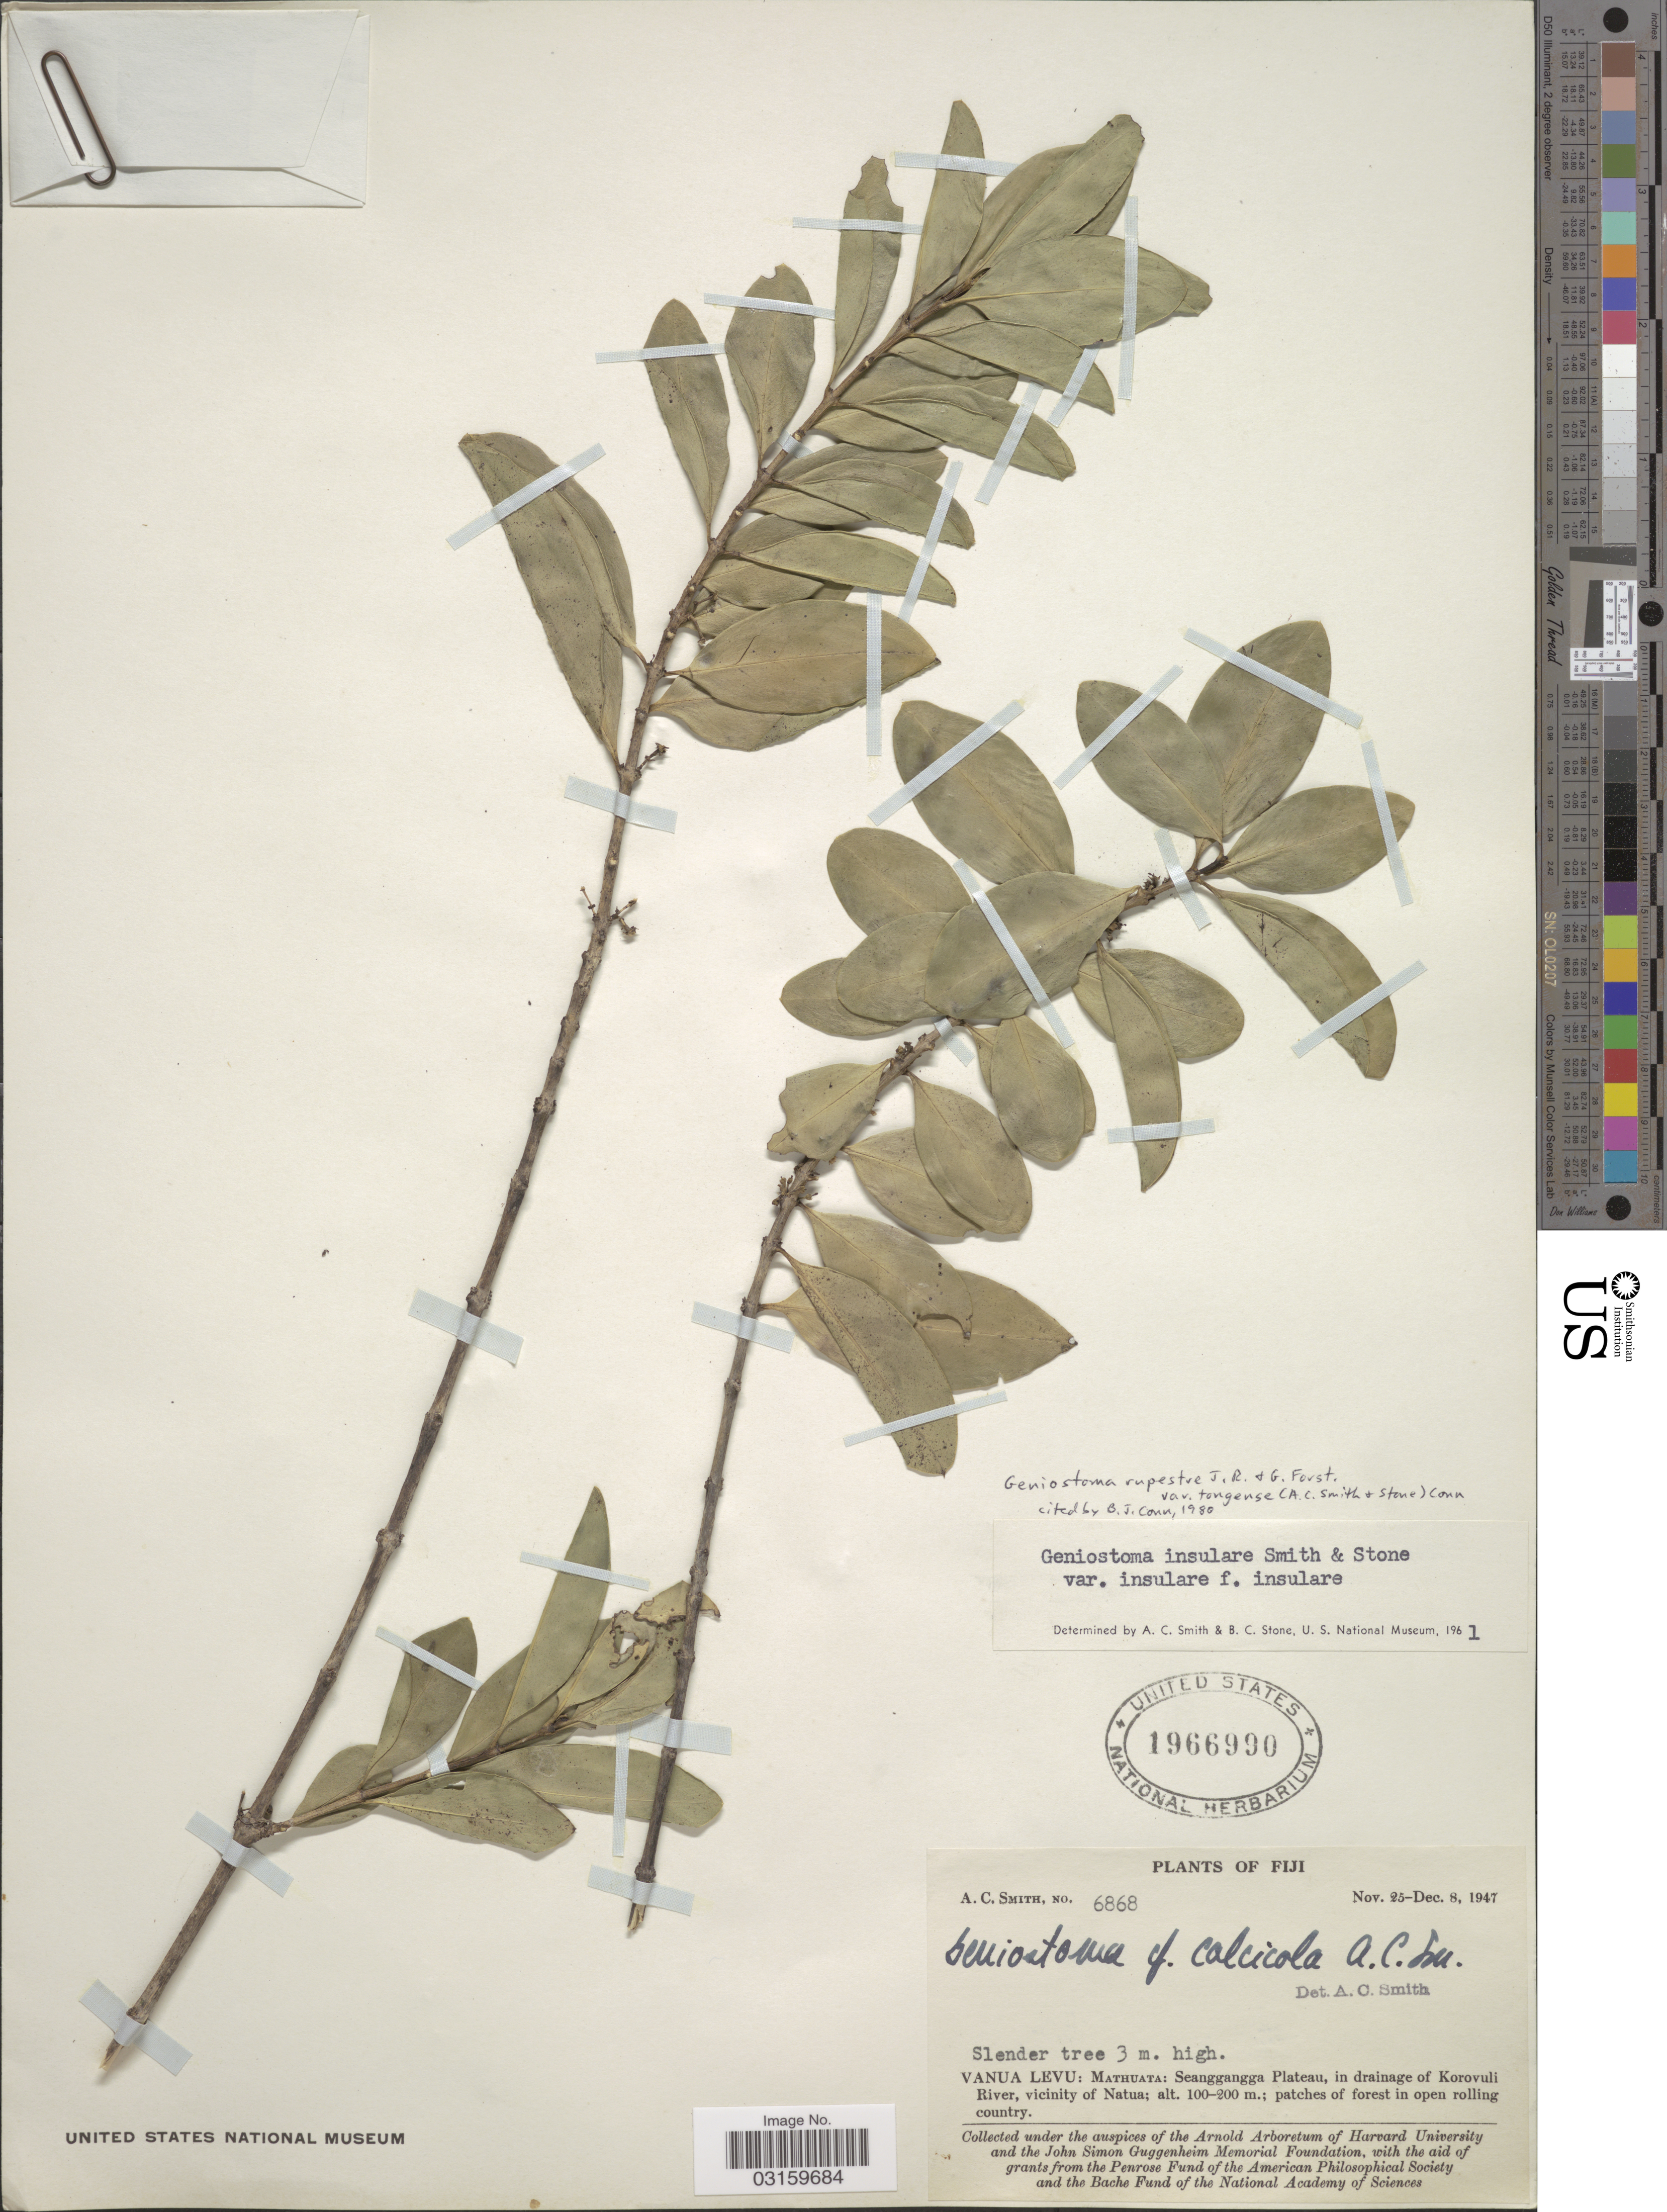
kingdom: Plantae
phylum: Tracheophyta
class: Magnoliopsida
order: Gentianales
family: Loganiaceae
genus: Geniostoma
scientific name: Geniostoma rupestre var. tongense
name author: J.R. Forst. & G. Forst.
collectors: A. C. Smith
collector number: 6868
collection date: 1947-11-25/1947-12-08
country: Fiji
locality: Vanua Levu: Mathuata: Seanggangga Plateau, in drainage of Korovuli River, vicinity of Natua.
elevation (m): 100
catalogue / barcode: US 1966990